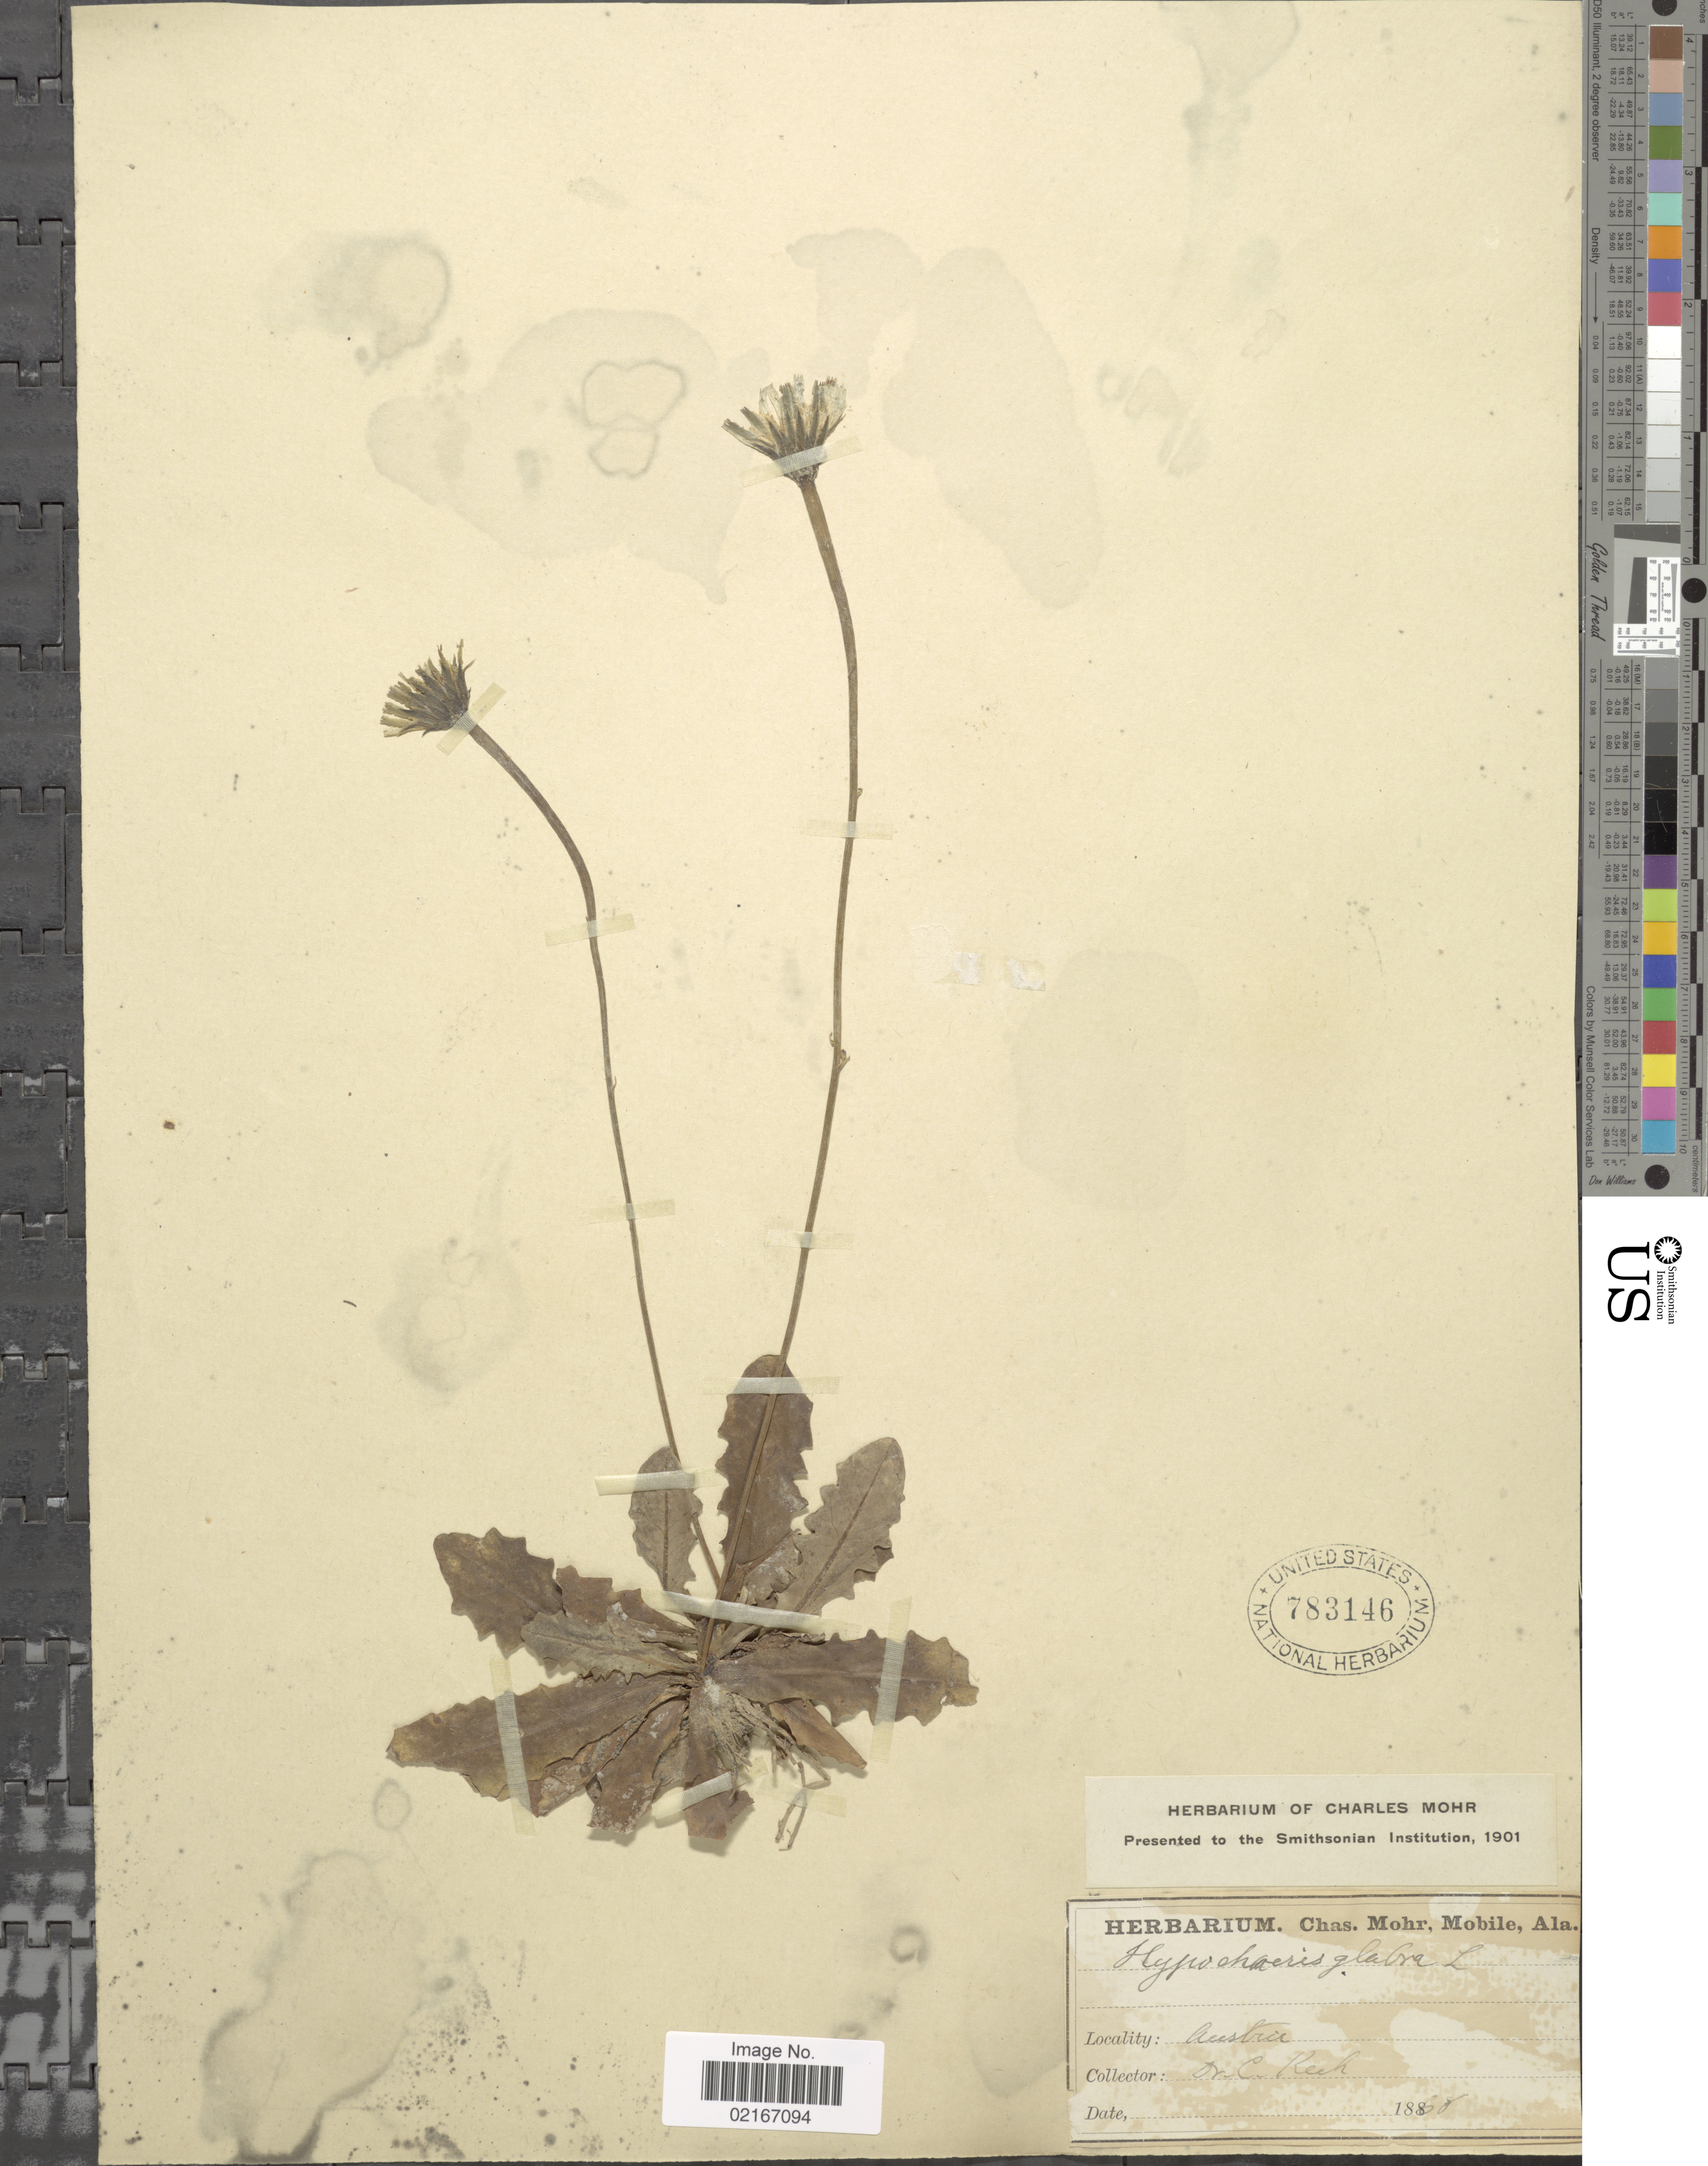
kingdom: Plantae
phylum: Tracheophyta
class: Magnoliopsida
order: Asterales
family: Asteraceae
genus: Hypochaeris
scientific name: Hypochaeris glabra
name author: L.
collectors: Rech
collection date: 1868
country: Austria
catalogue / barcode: US 783146